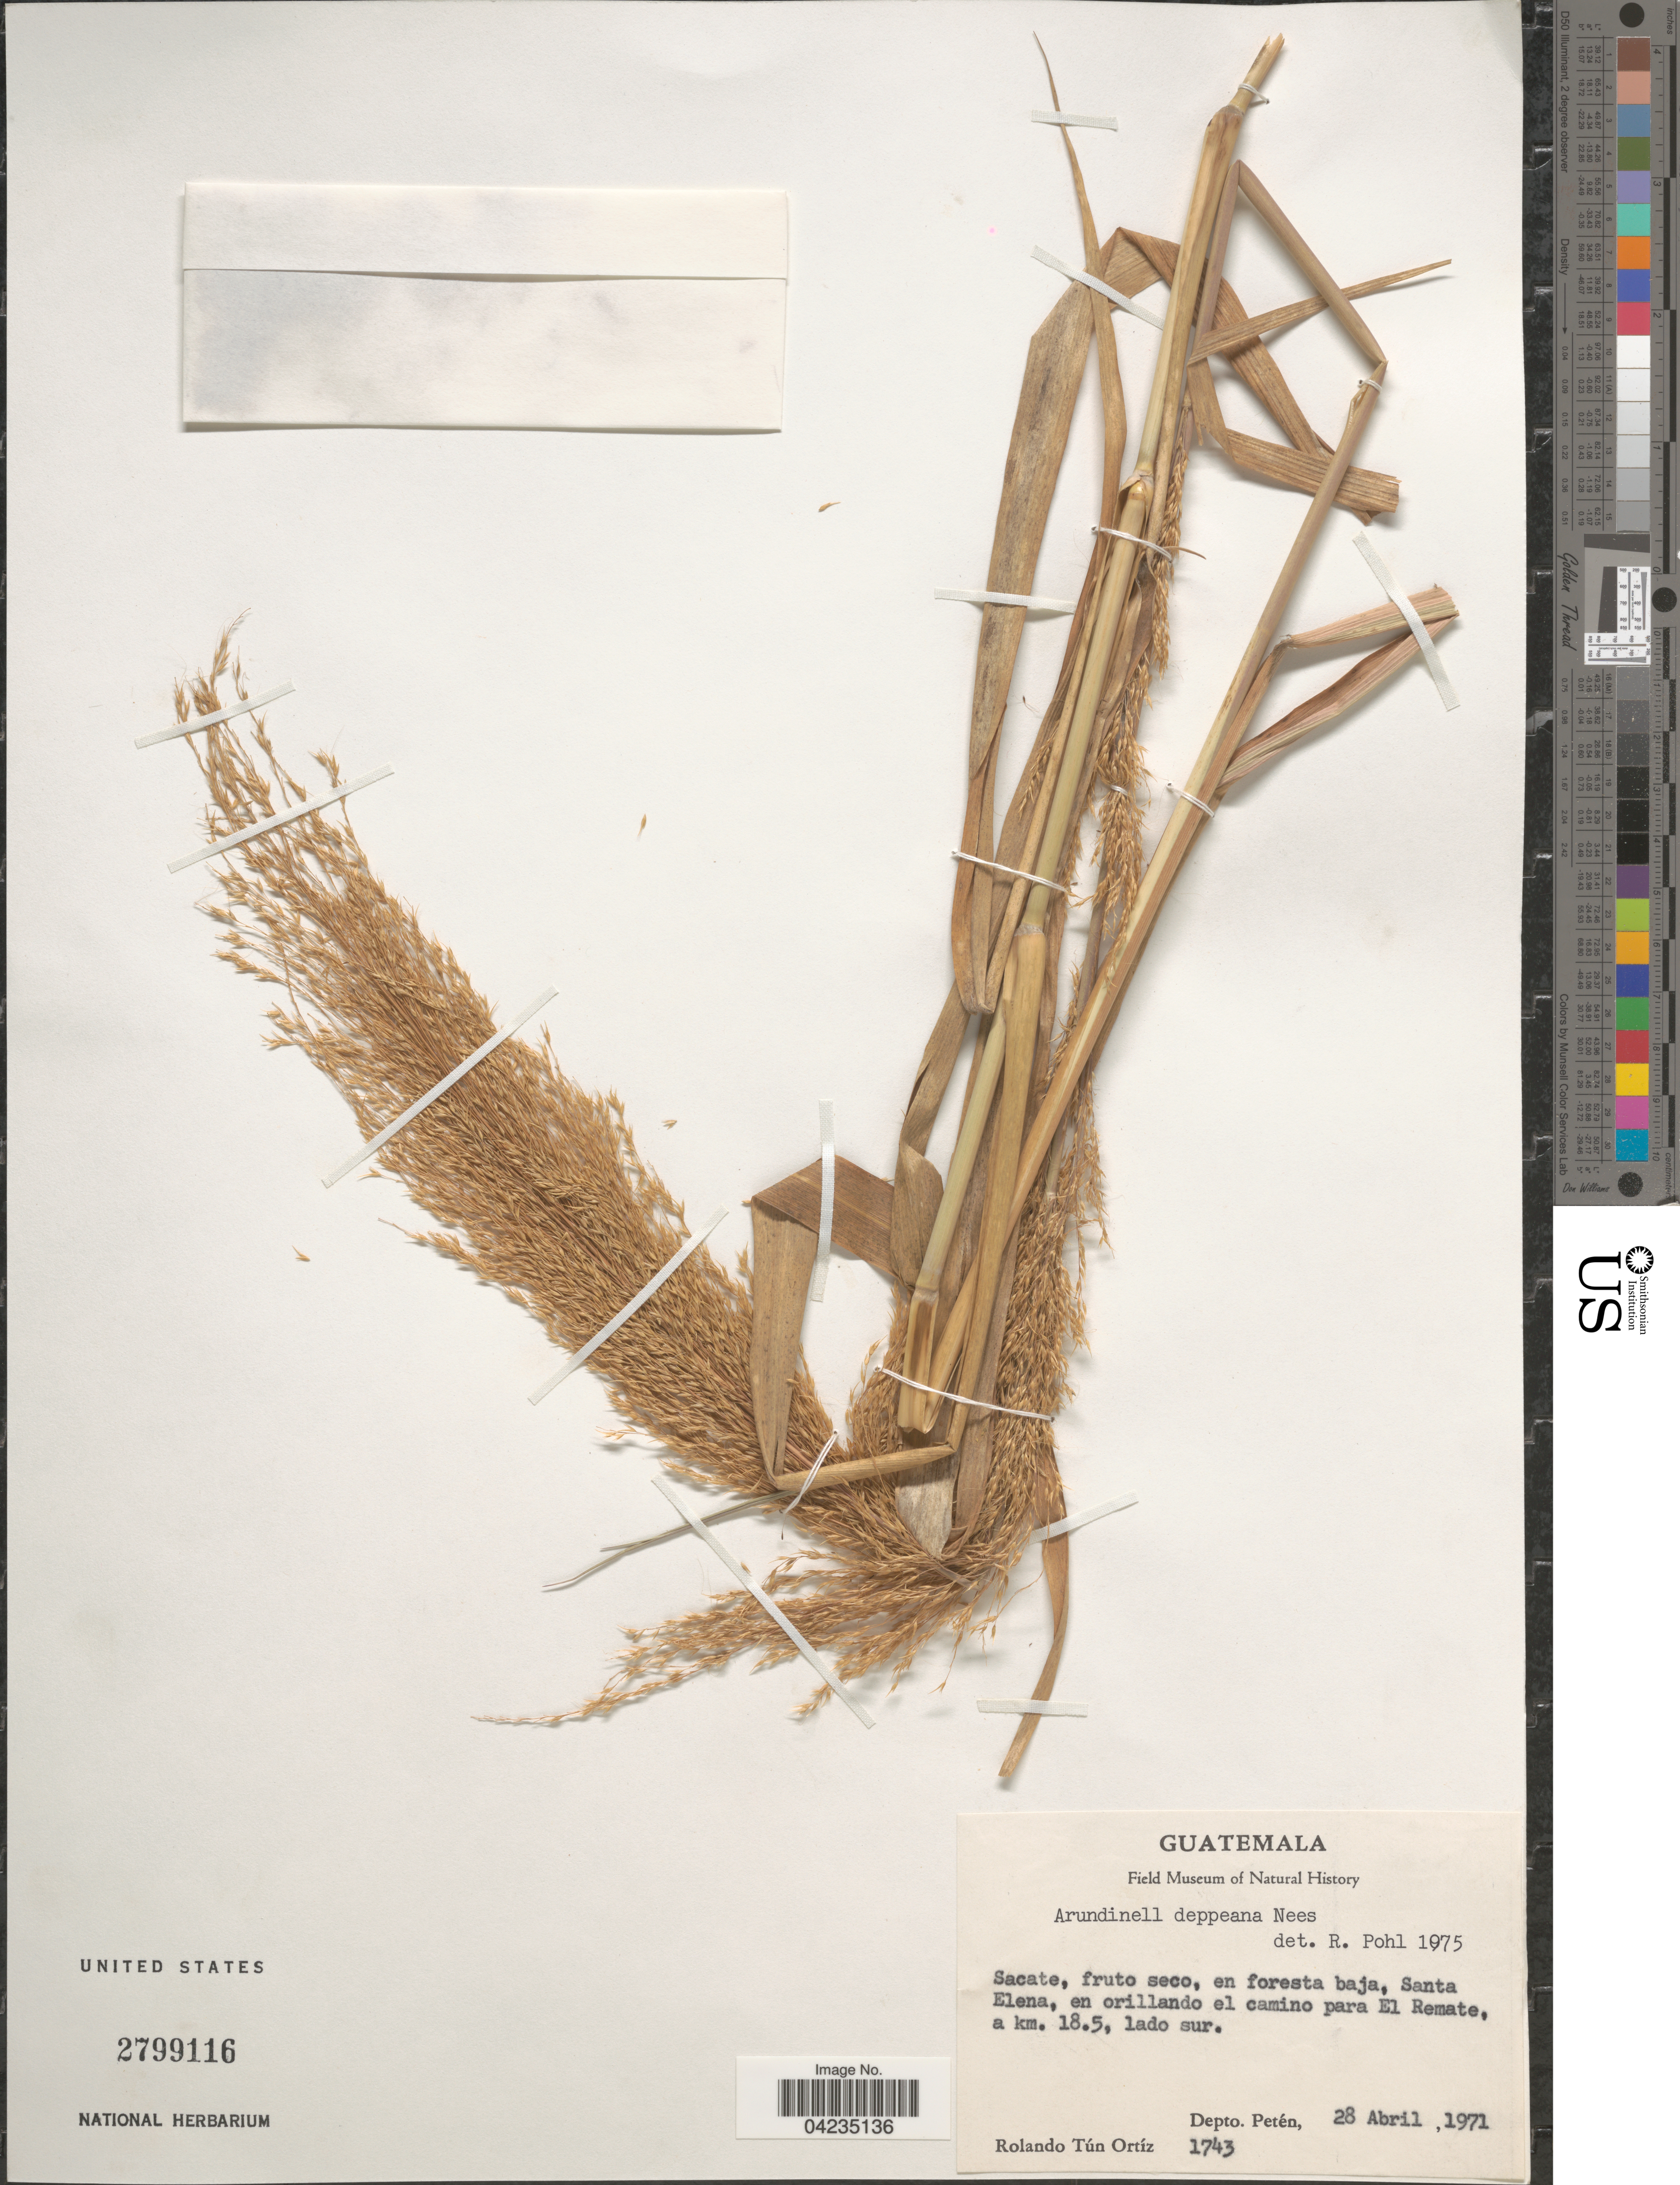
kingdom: Plantae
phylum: Tracheophyta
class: Liliopsida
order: Poales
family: Poaceae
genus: Arundinella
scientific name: Arundinella deppeana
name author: Nees ex Steud.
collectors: R. T. Ortíz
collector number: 1743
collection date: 1971-04-28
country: Guatemala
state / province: El Peten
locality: Santa Elena, en orillando el camino para El Remate, a km. 18.5, lado sur. Depto. Petén.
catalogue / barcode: US 2799116